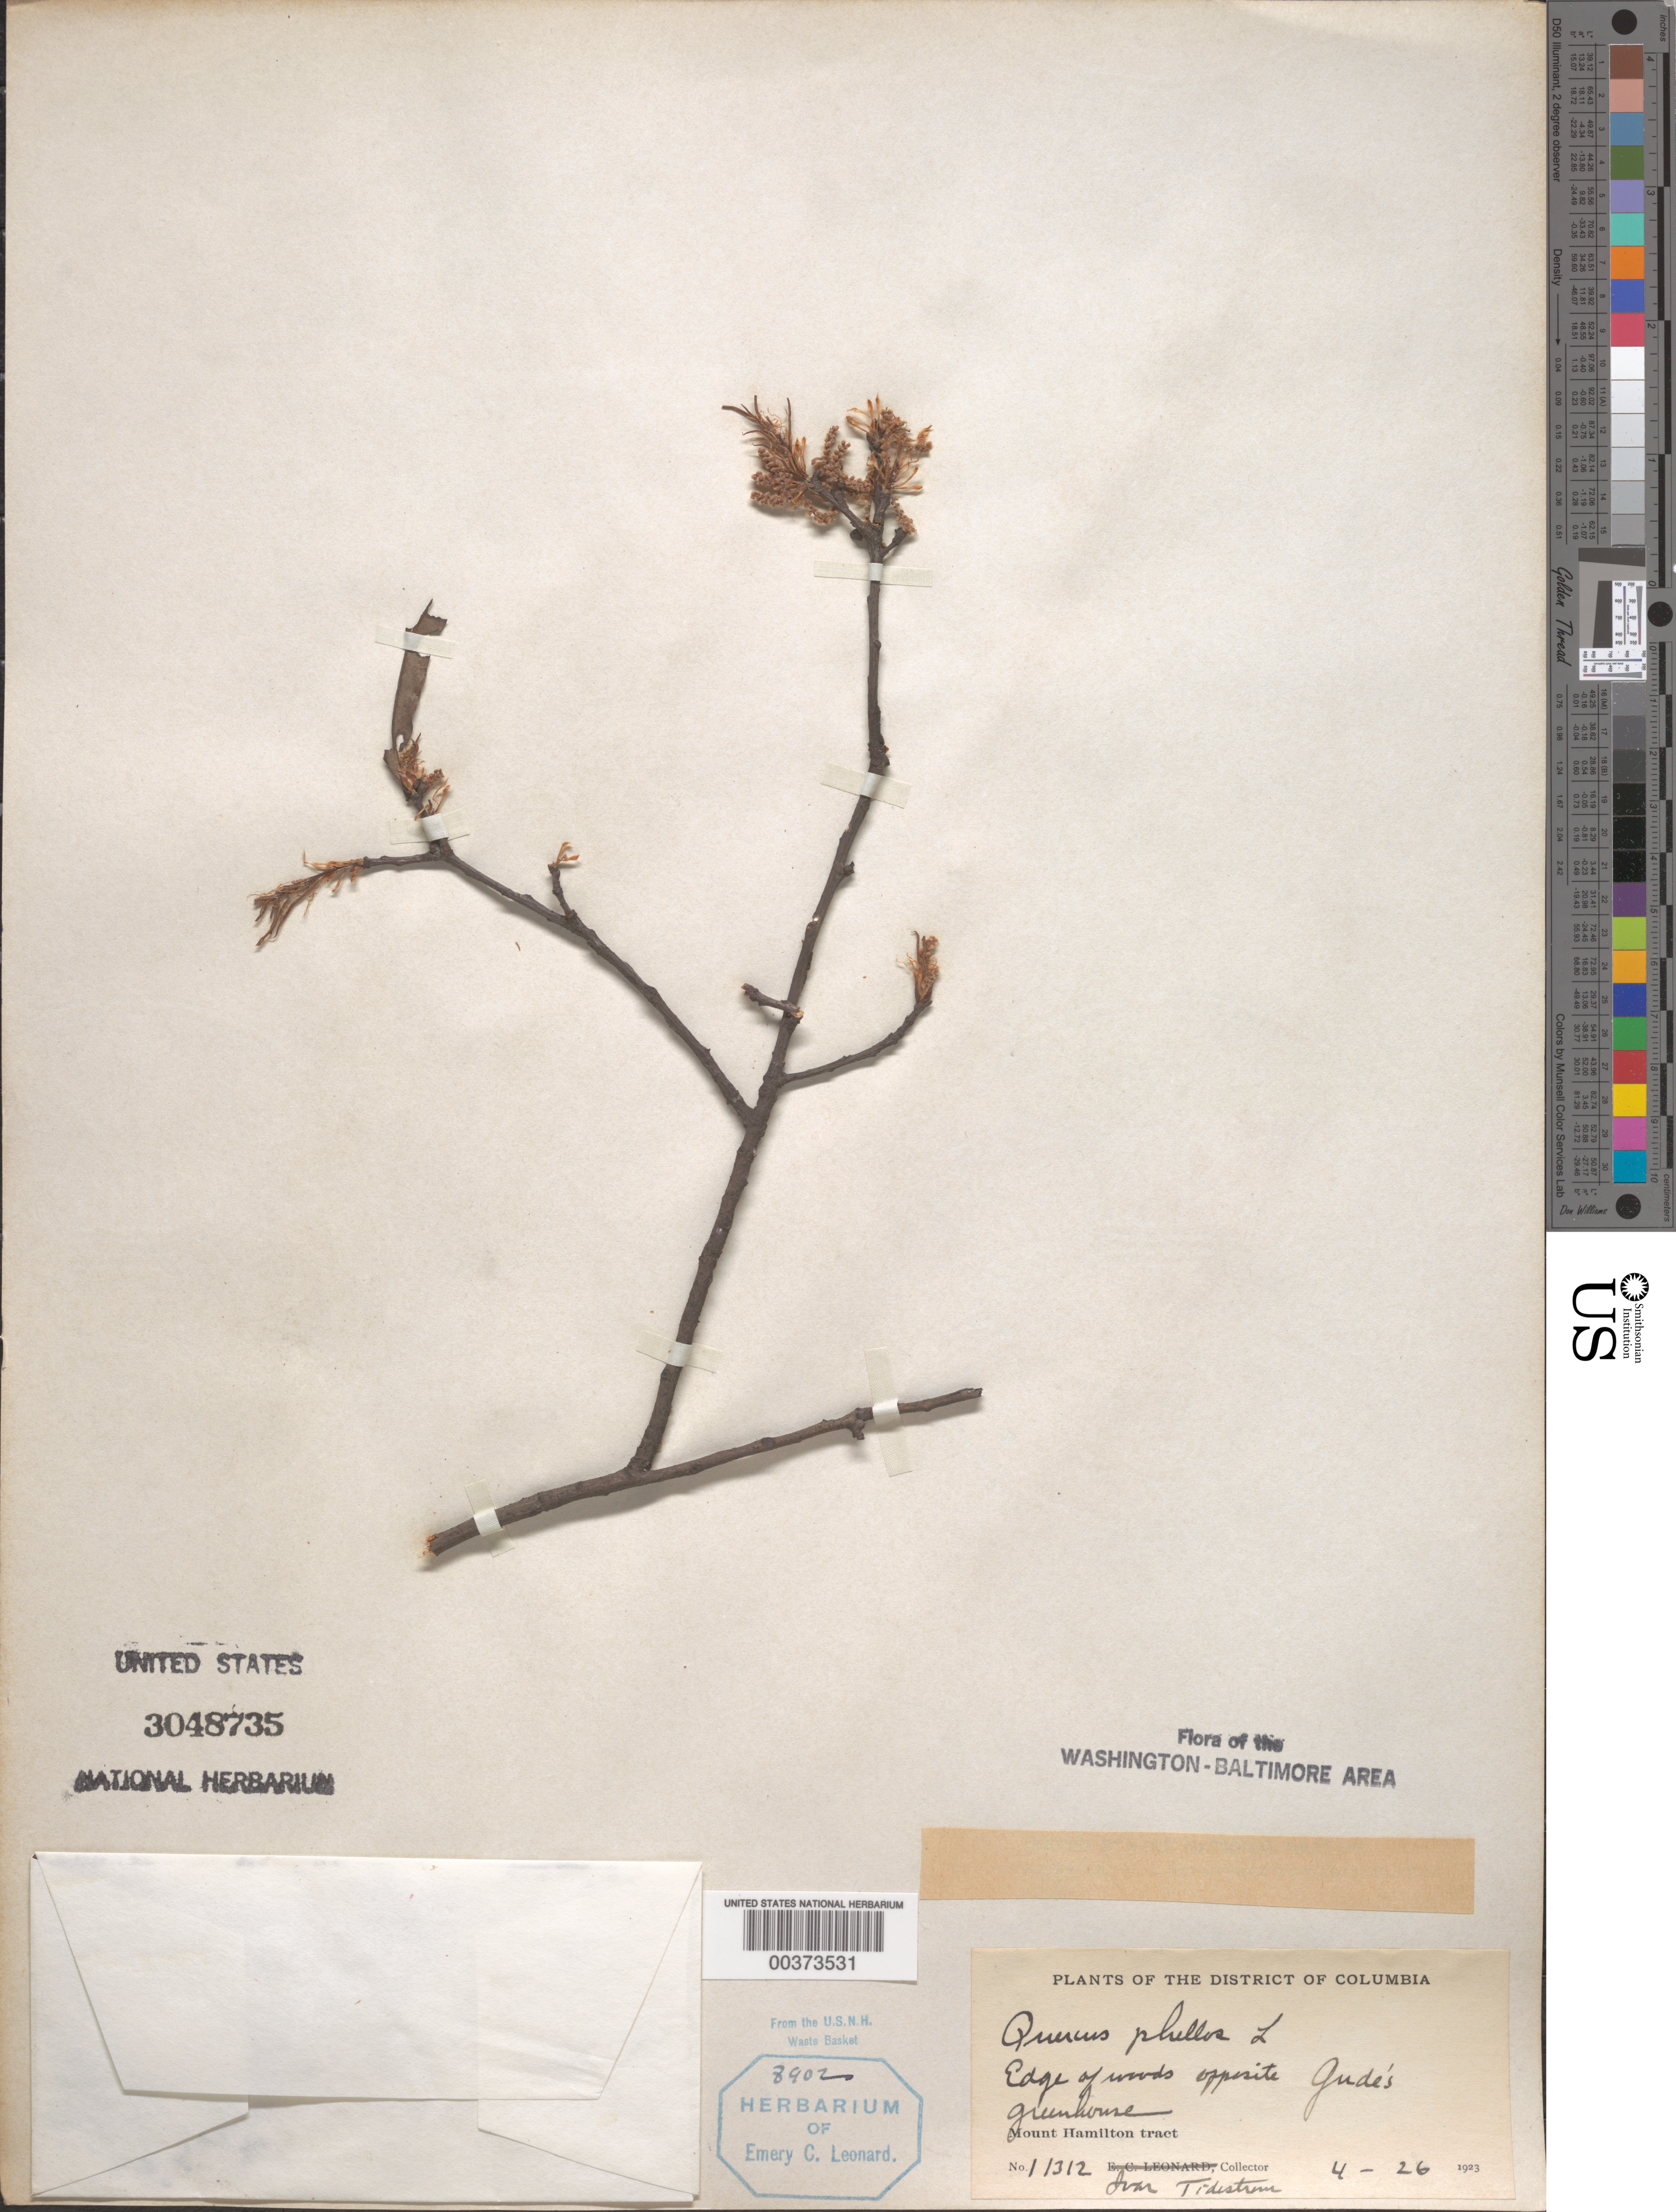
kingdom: Plantae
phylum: Tracheophyta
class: Magnoliopsida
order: Fagales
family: Fagaceae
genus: Quercus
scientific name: Quercus phellos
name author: L.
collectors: I. F. Tidestrom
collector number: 11312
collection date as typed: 26 Apr 1923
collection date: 1923-04-26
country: United States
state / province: District of Columbia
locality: Opposite Gudes Greenhouse, Mount Hamilton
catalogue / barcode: US 3048735